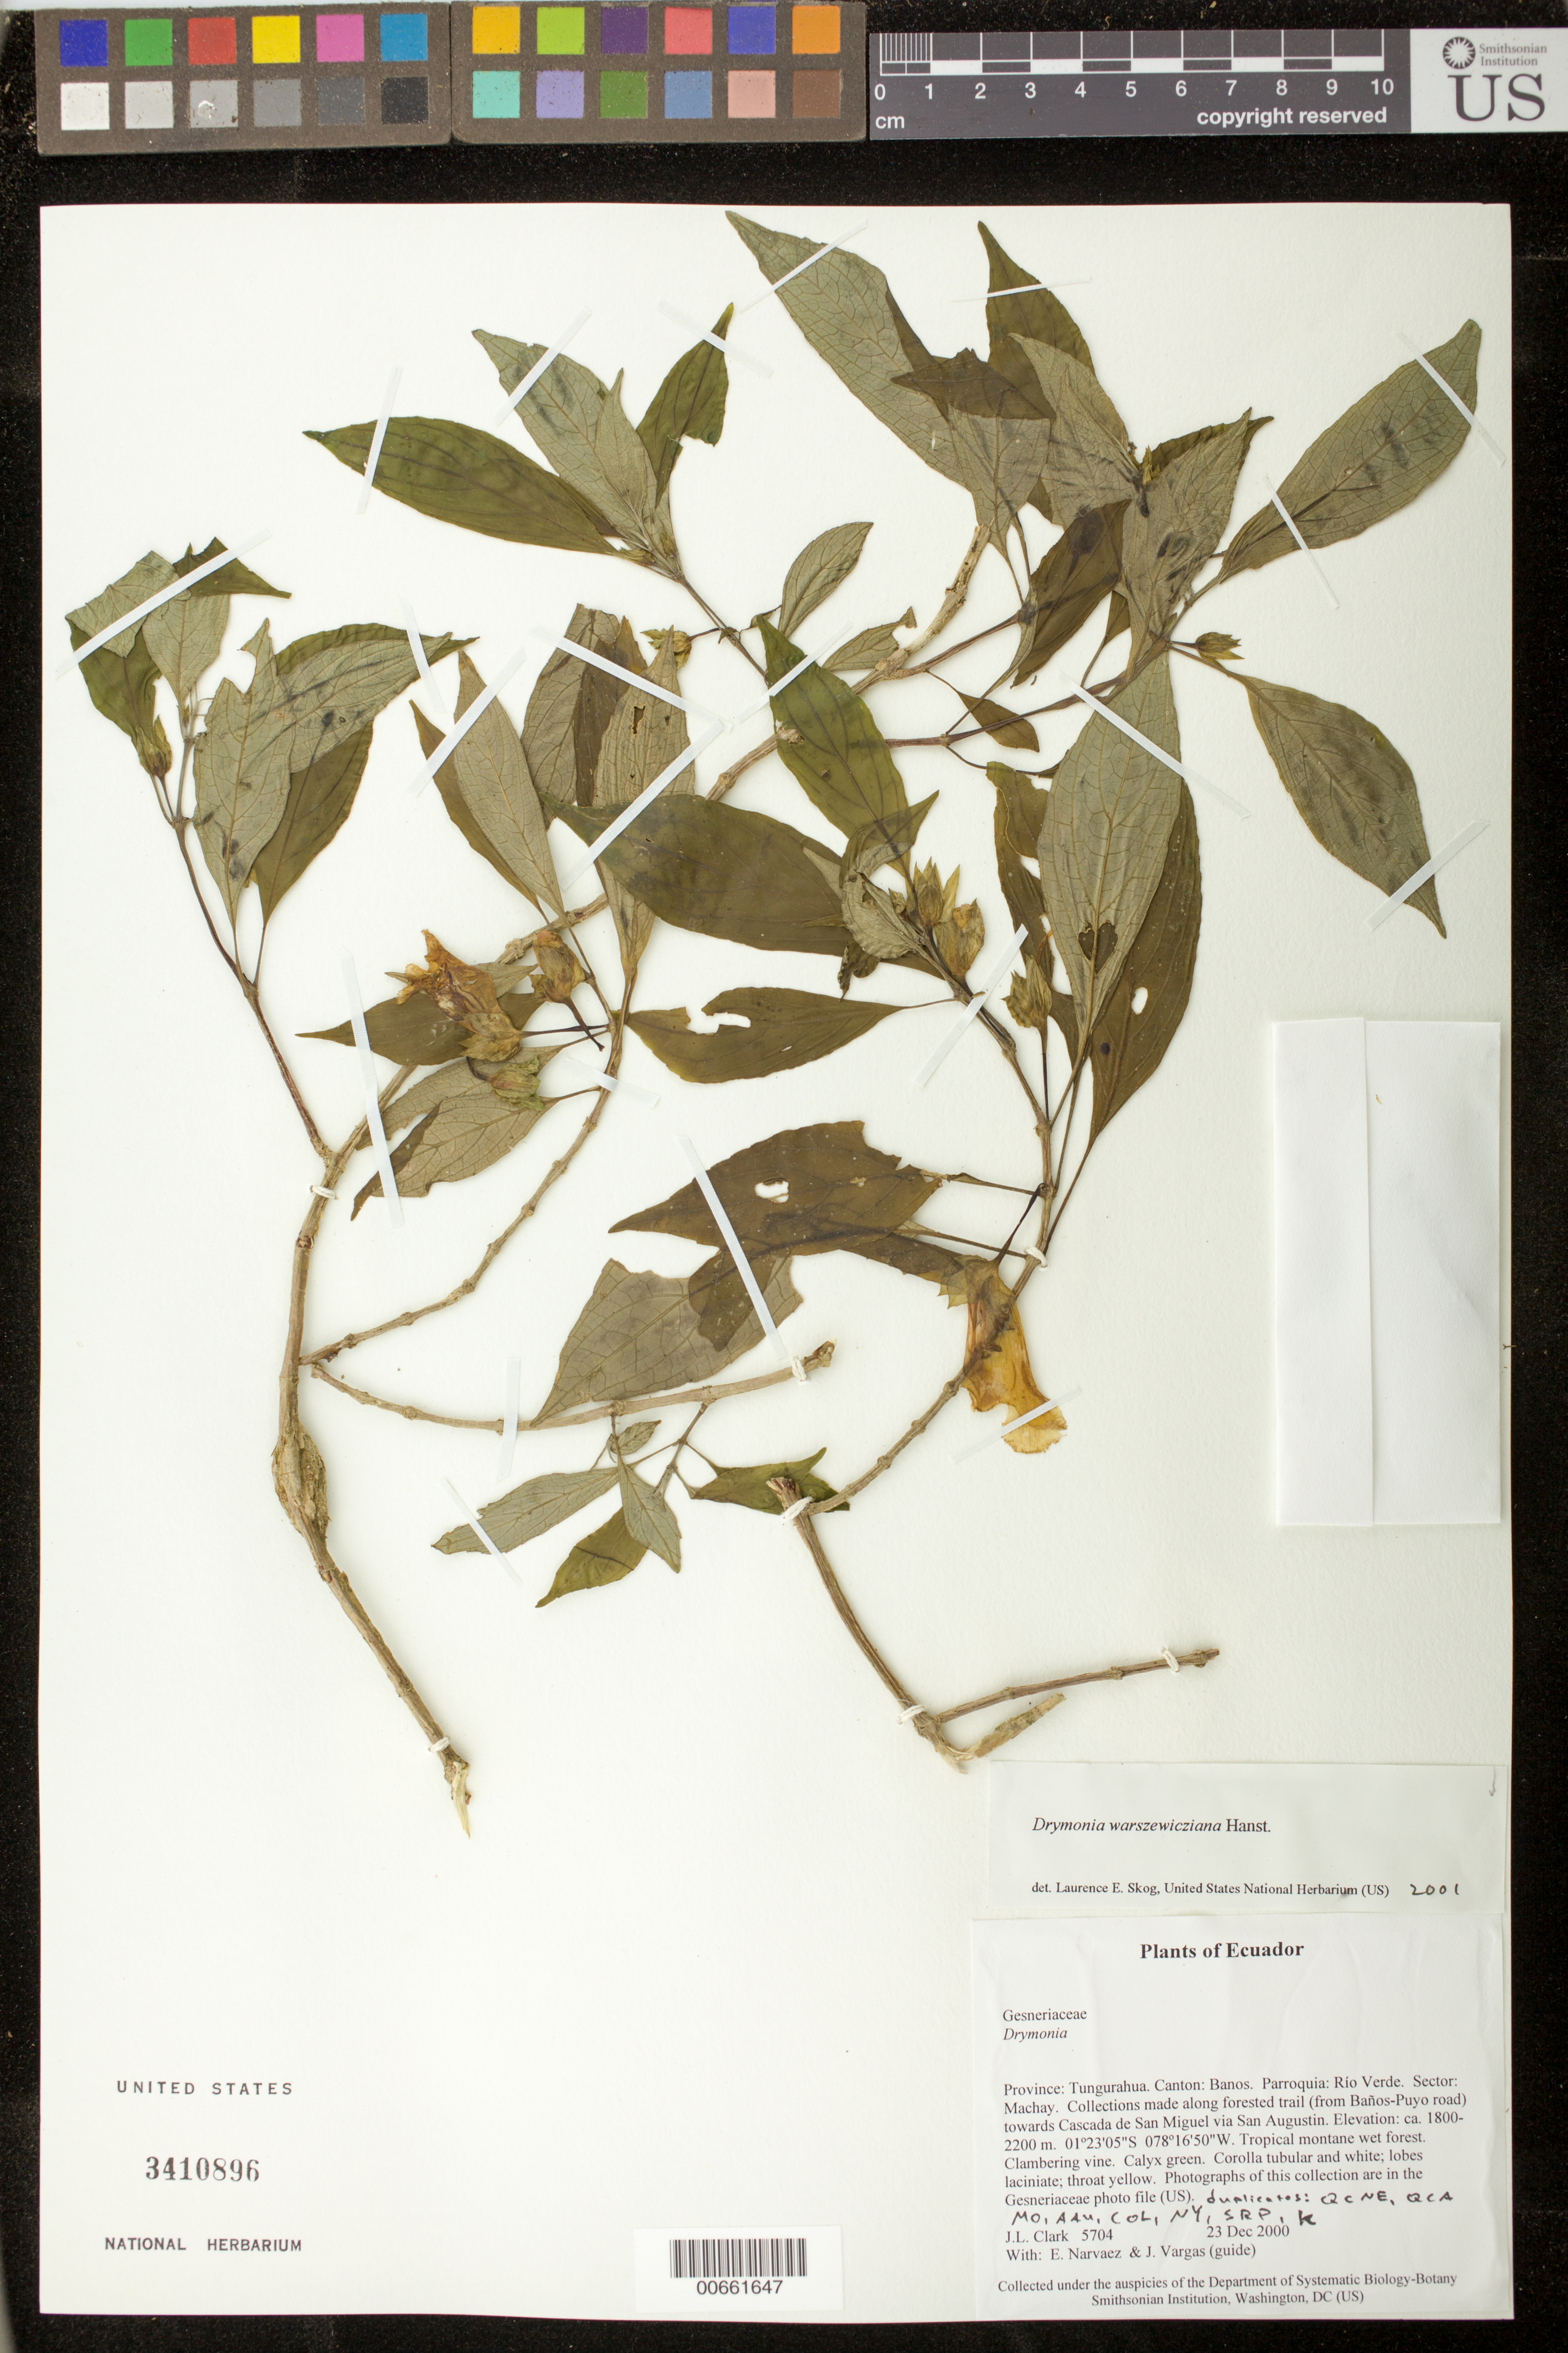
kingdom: Plantae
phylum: Tracheophyta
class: Magnoliopsida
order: Lamiales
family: Gesneriaceae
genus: Drymonia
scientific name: Drymonia warszewicziana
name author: Hanst.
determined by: Skog, Laurence E.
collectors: J. L. Clark, E. Narváez & J. Vargas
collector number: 5704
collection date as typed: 23 Dec 2000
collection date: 2000-12-23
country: Ecuador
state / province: Tungurahua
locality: Cantón: Banos. Parroquia: Río Verde. Sector: Machay. Collections made along forested trail (from Baños-Puyo road) towards Cascada de San Miguel via San Augustin.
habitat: Tropical montane wet forest.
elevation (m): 1800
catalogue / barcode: US 3410896